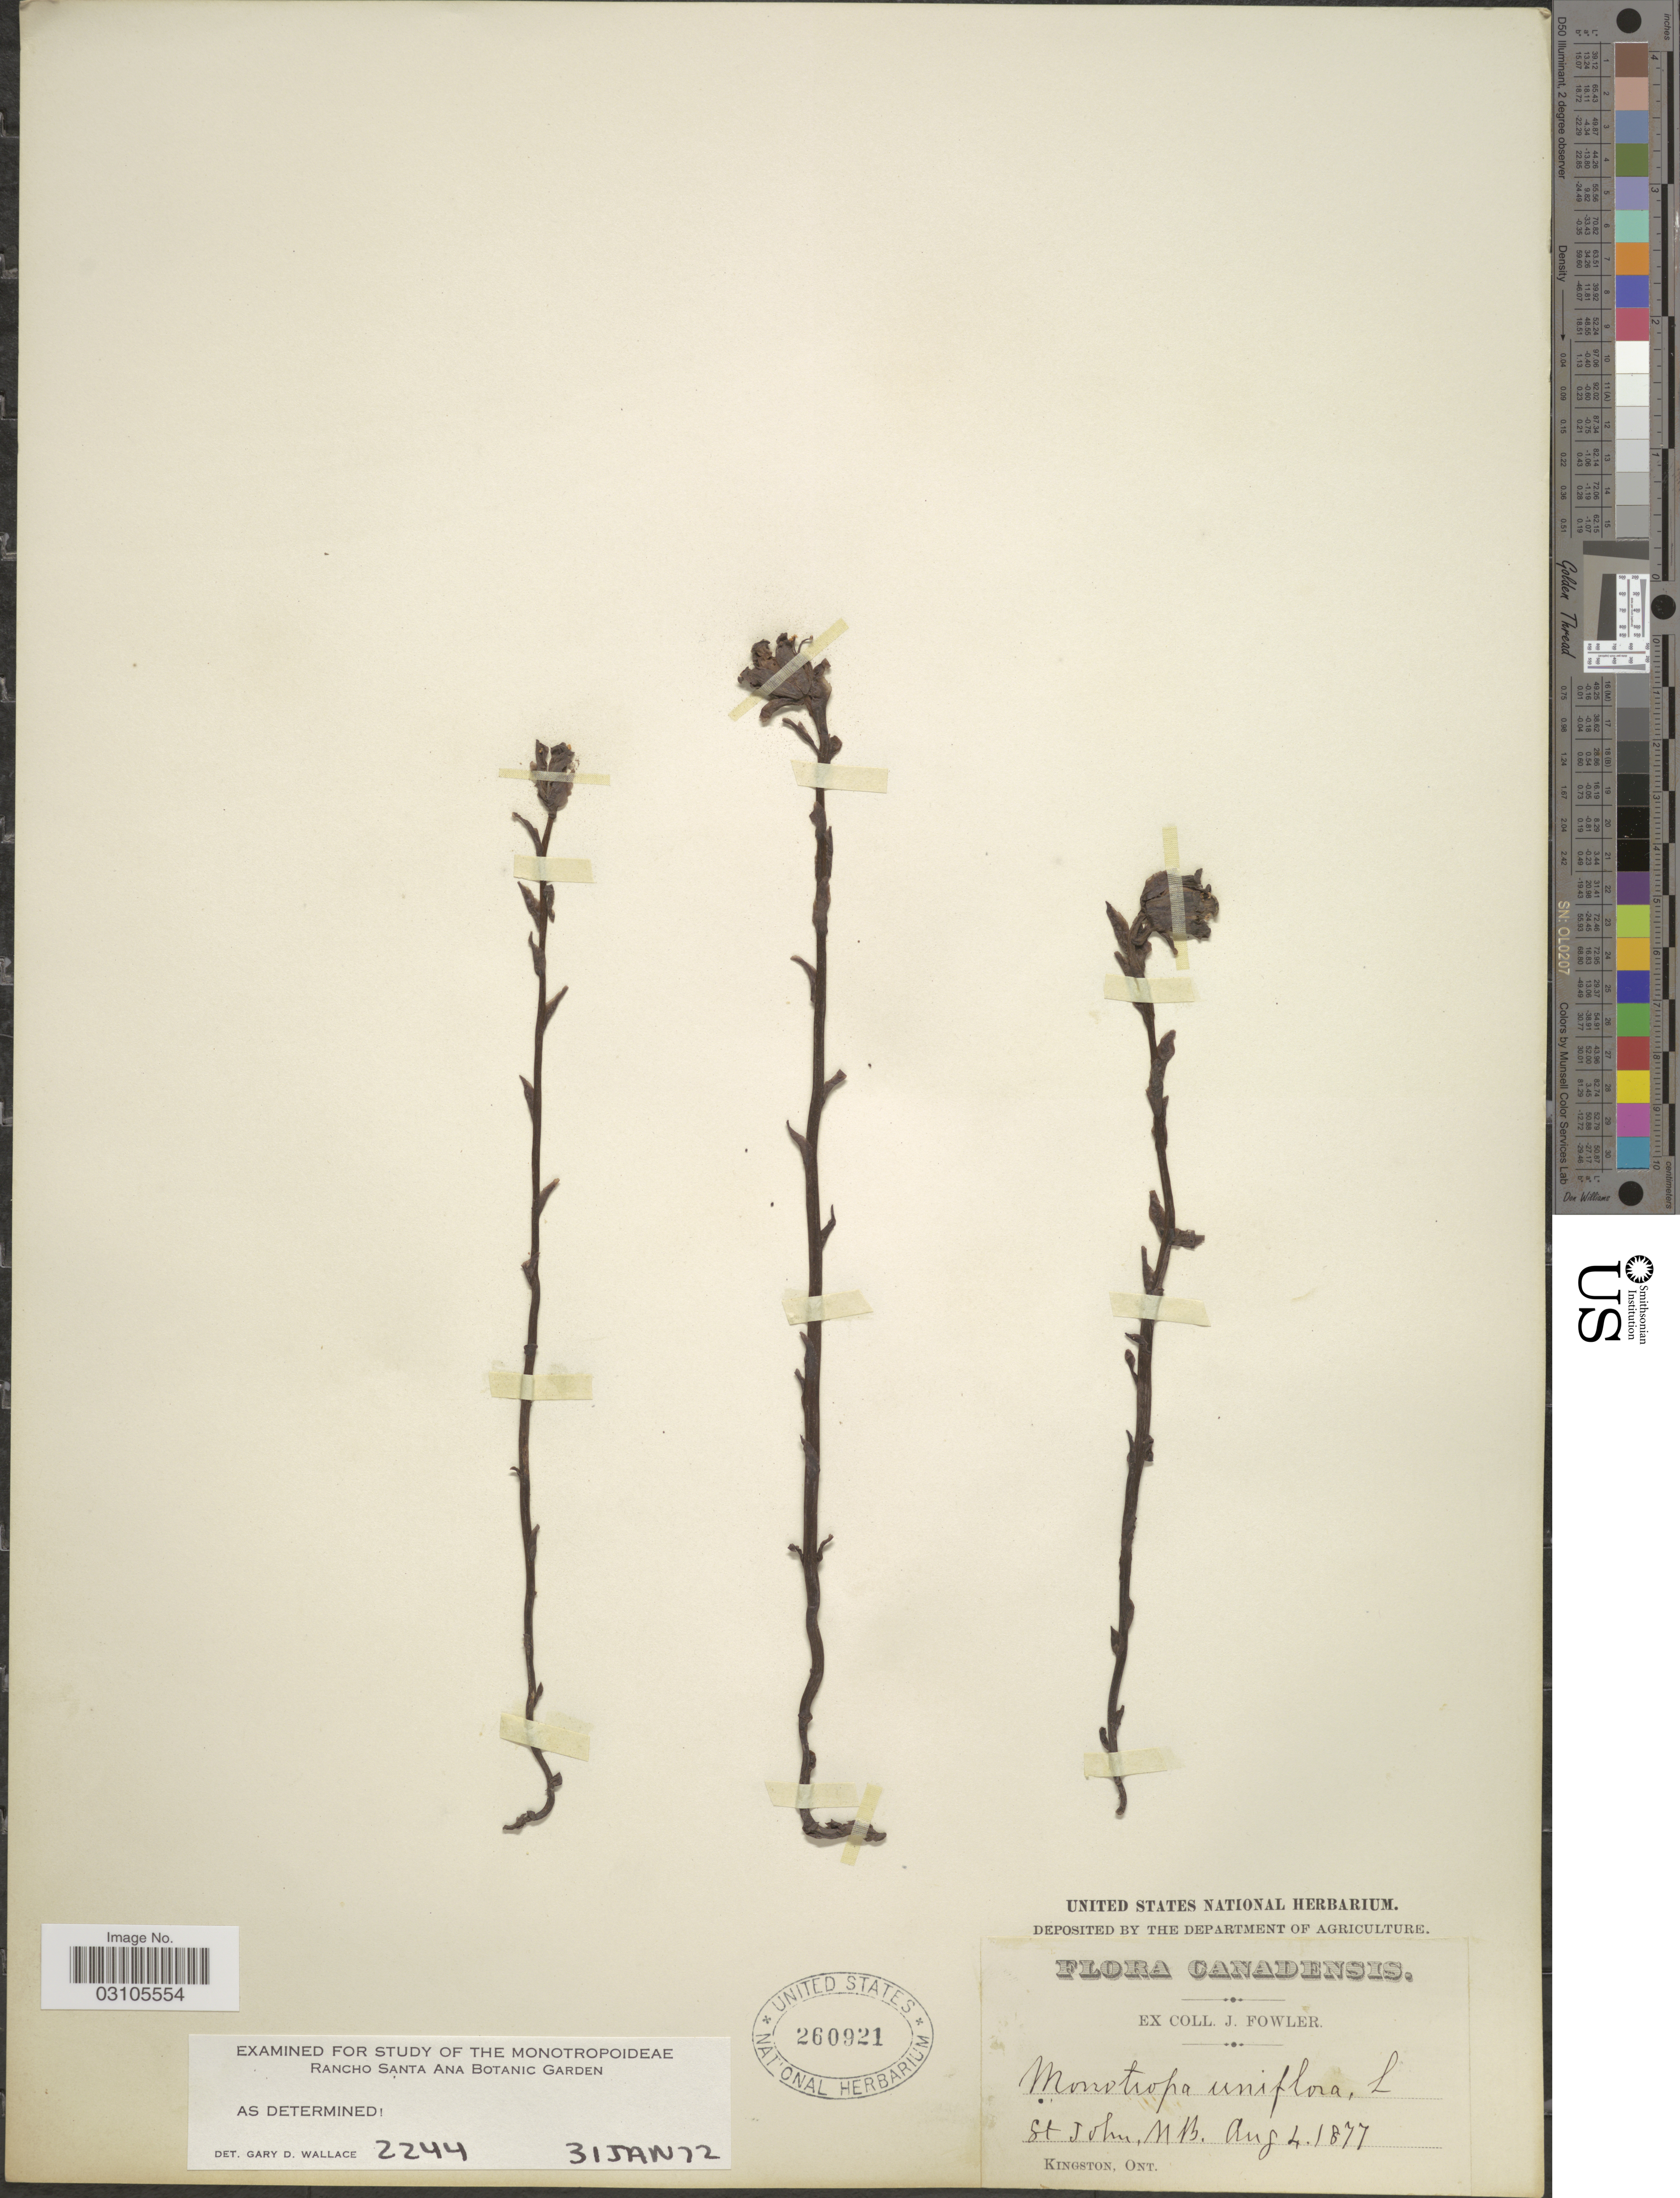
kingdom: Plantae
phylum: Tracheophyta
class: Magnoliopsida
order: Ericales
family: Ericaceae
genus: Monotropa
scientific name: Monotropa uniflora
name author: L.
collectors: J. Fowler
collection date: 1877-08-04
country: Canada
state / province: New Brunswick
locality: St John.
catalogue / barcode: US 260921